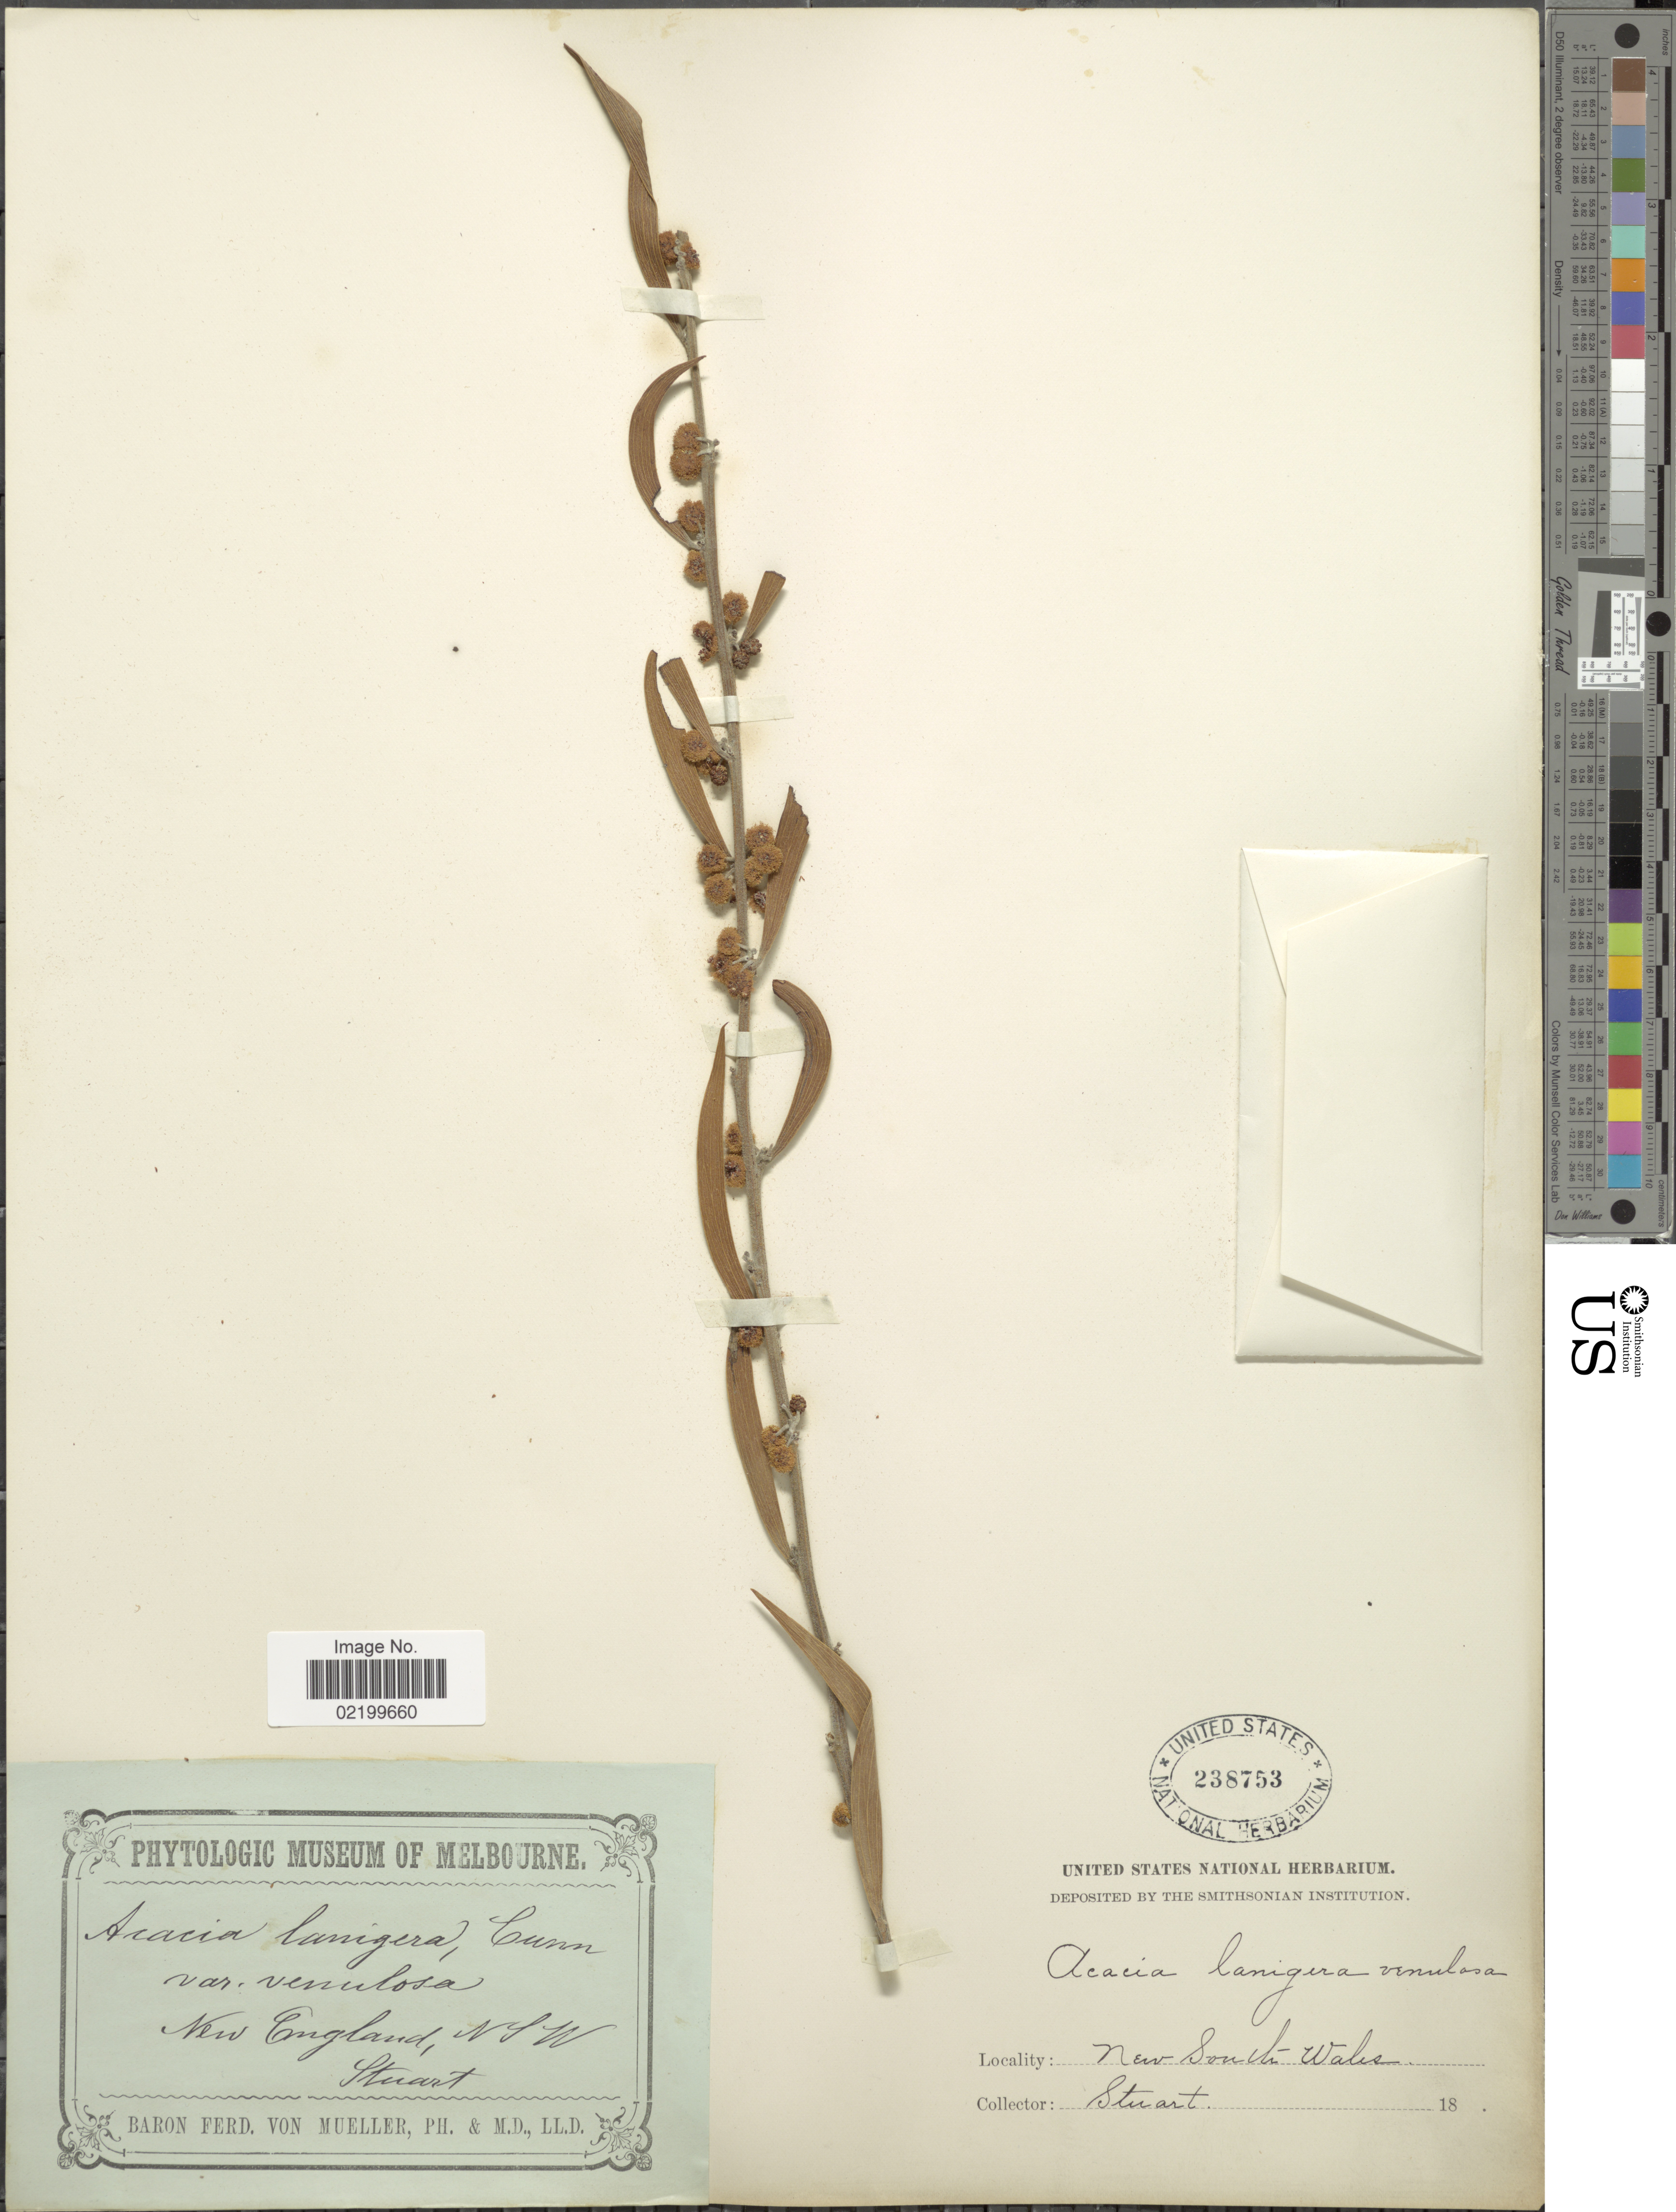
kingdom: Plantae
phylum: Tracheophyta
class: Magnoliopsida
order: Fabales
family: Fabaceae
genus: Acacia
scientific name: Acacia venulosa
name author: Benth.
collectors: Stuart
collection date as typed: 18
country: Australia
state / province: New South Wales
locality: New England, N.S.W.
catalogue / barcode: US 238753